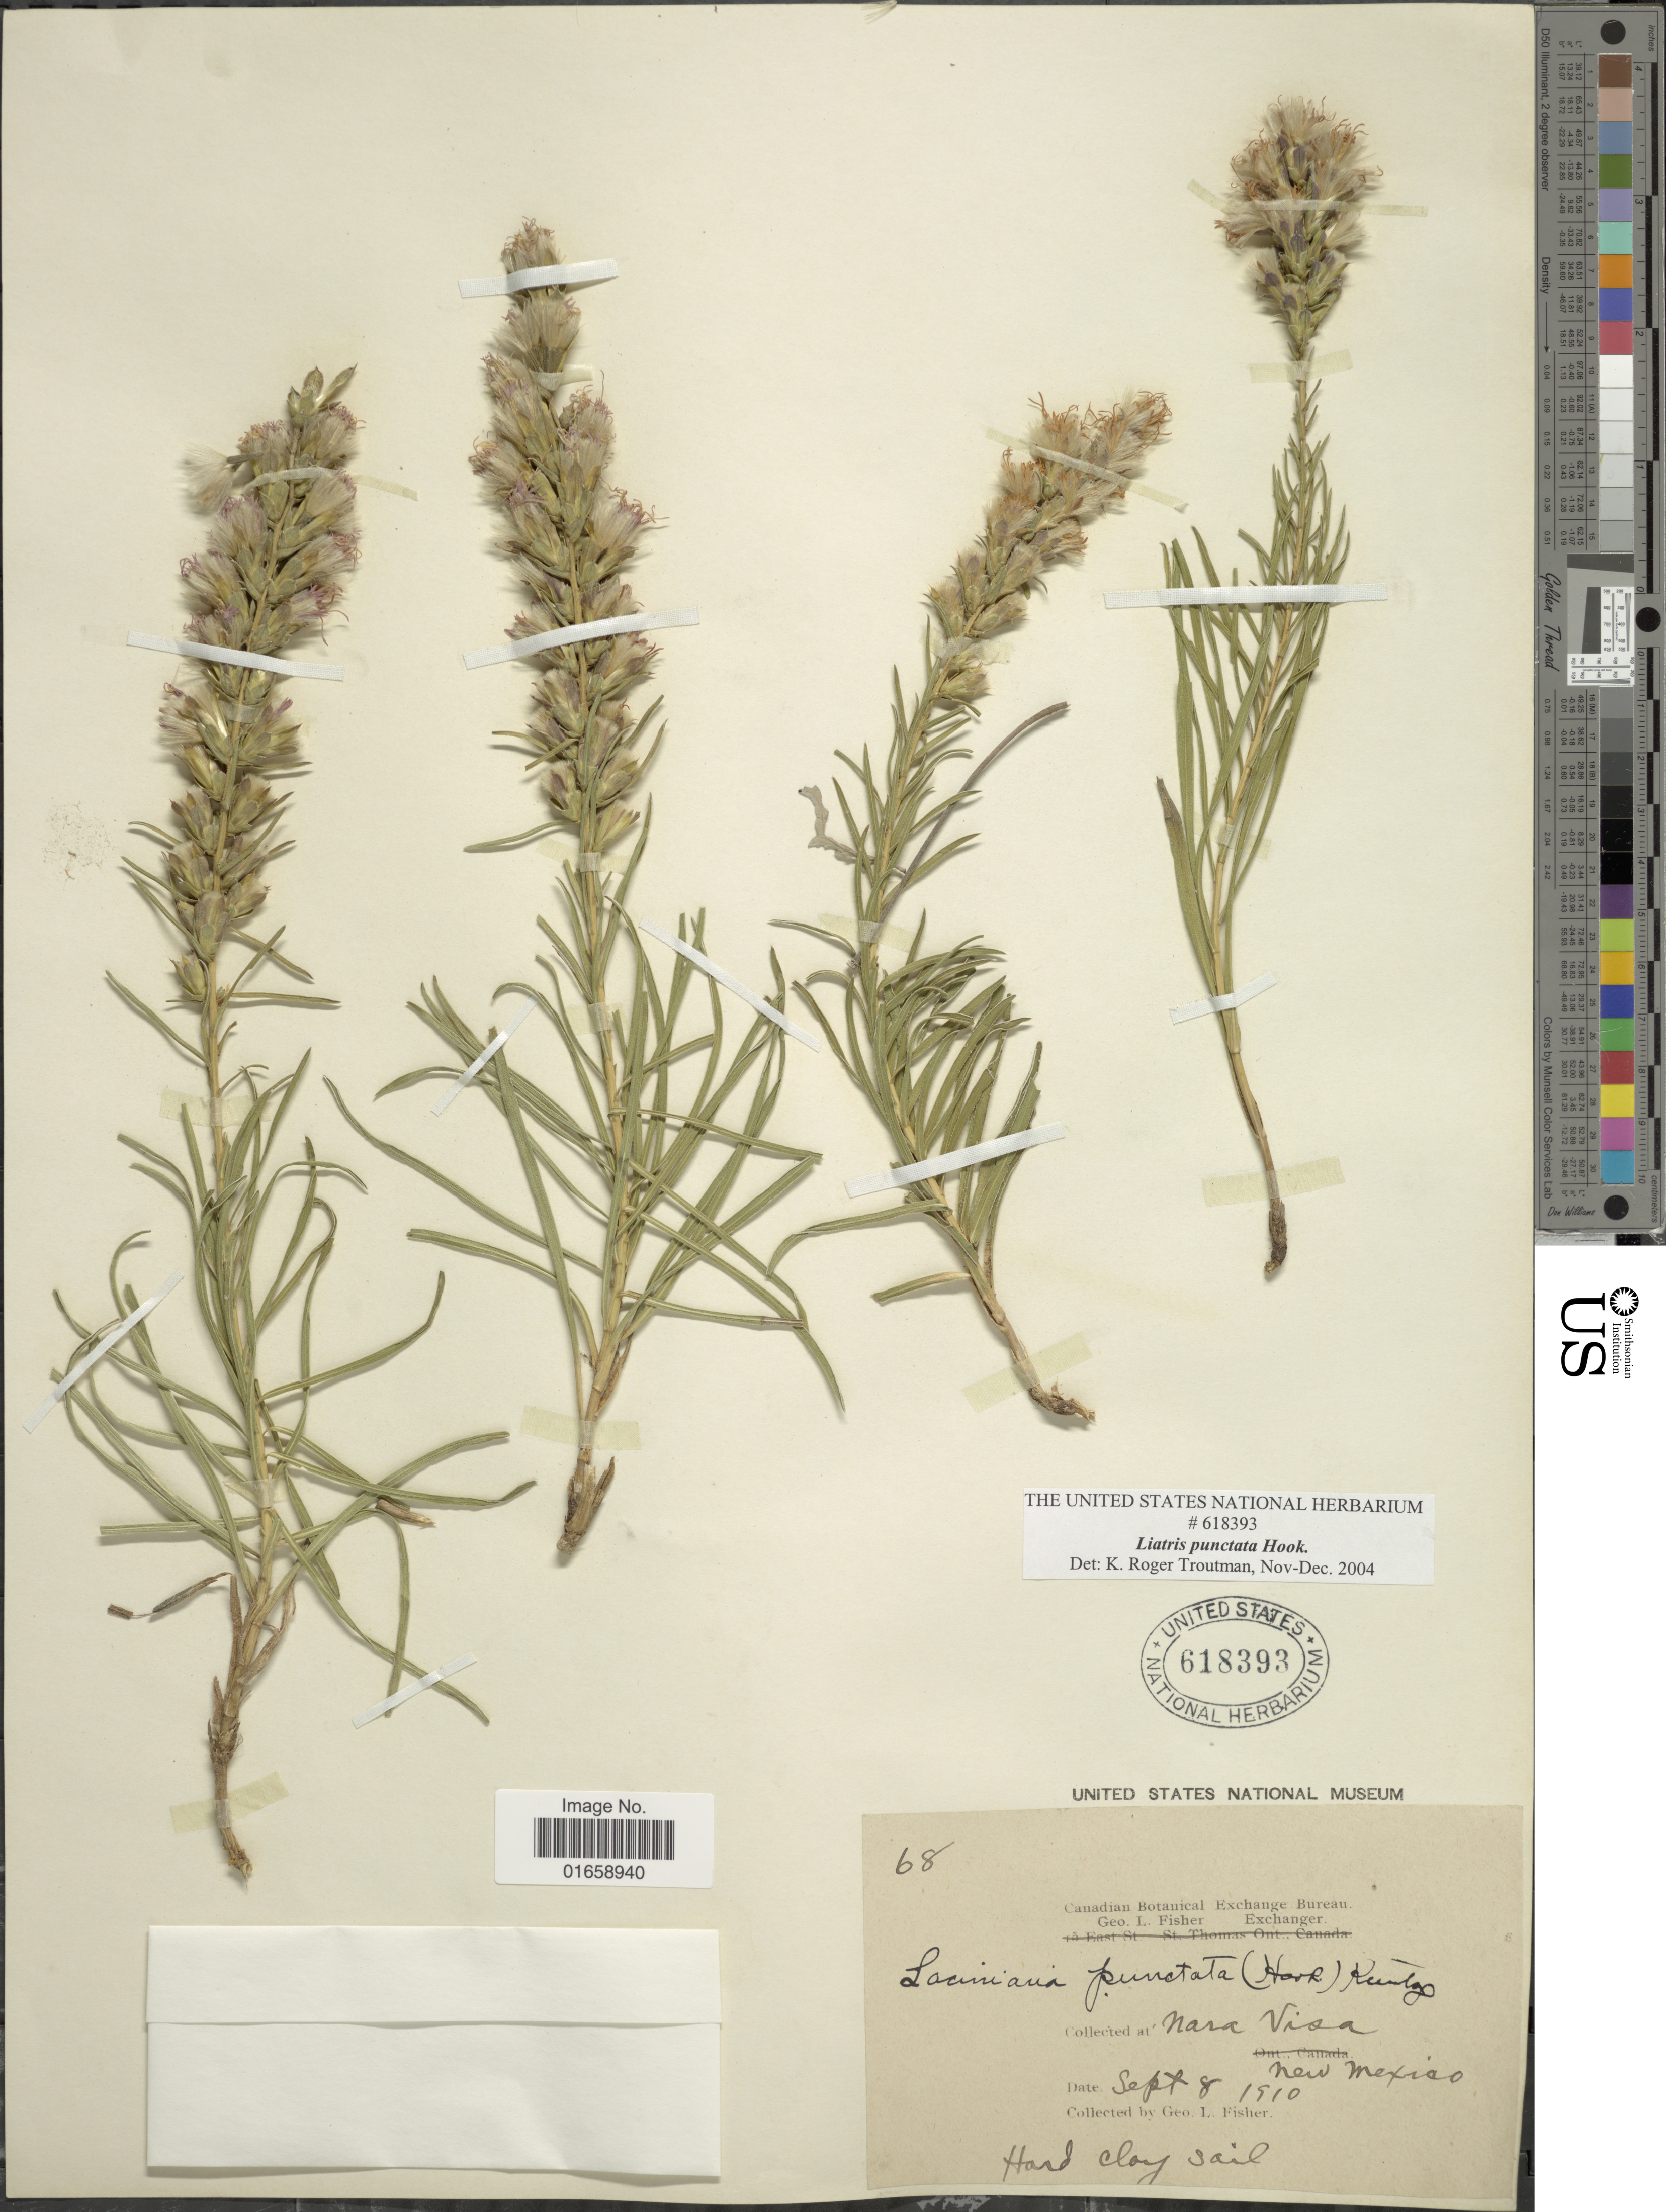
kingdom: Plantae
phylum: Tracheophyta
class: Magnoliopsida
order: Asterales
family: Asteraceae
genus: Liatris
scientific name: Liatris punctata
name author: Hook.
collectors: G. L. Fisher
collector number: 68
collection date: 1910-09-08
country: United States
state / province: New Mexico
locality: Nara Visa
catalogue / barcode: US 618393